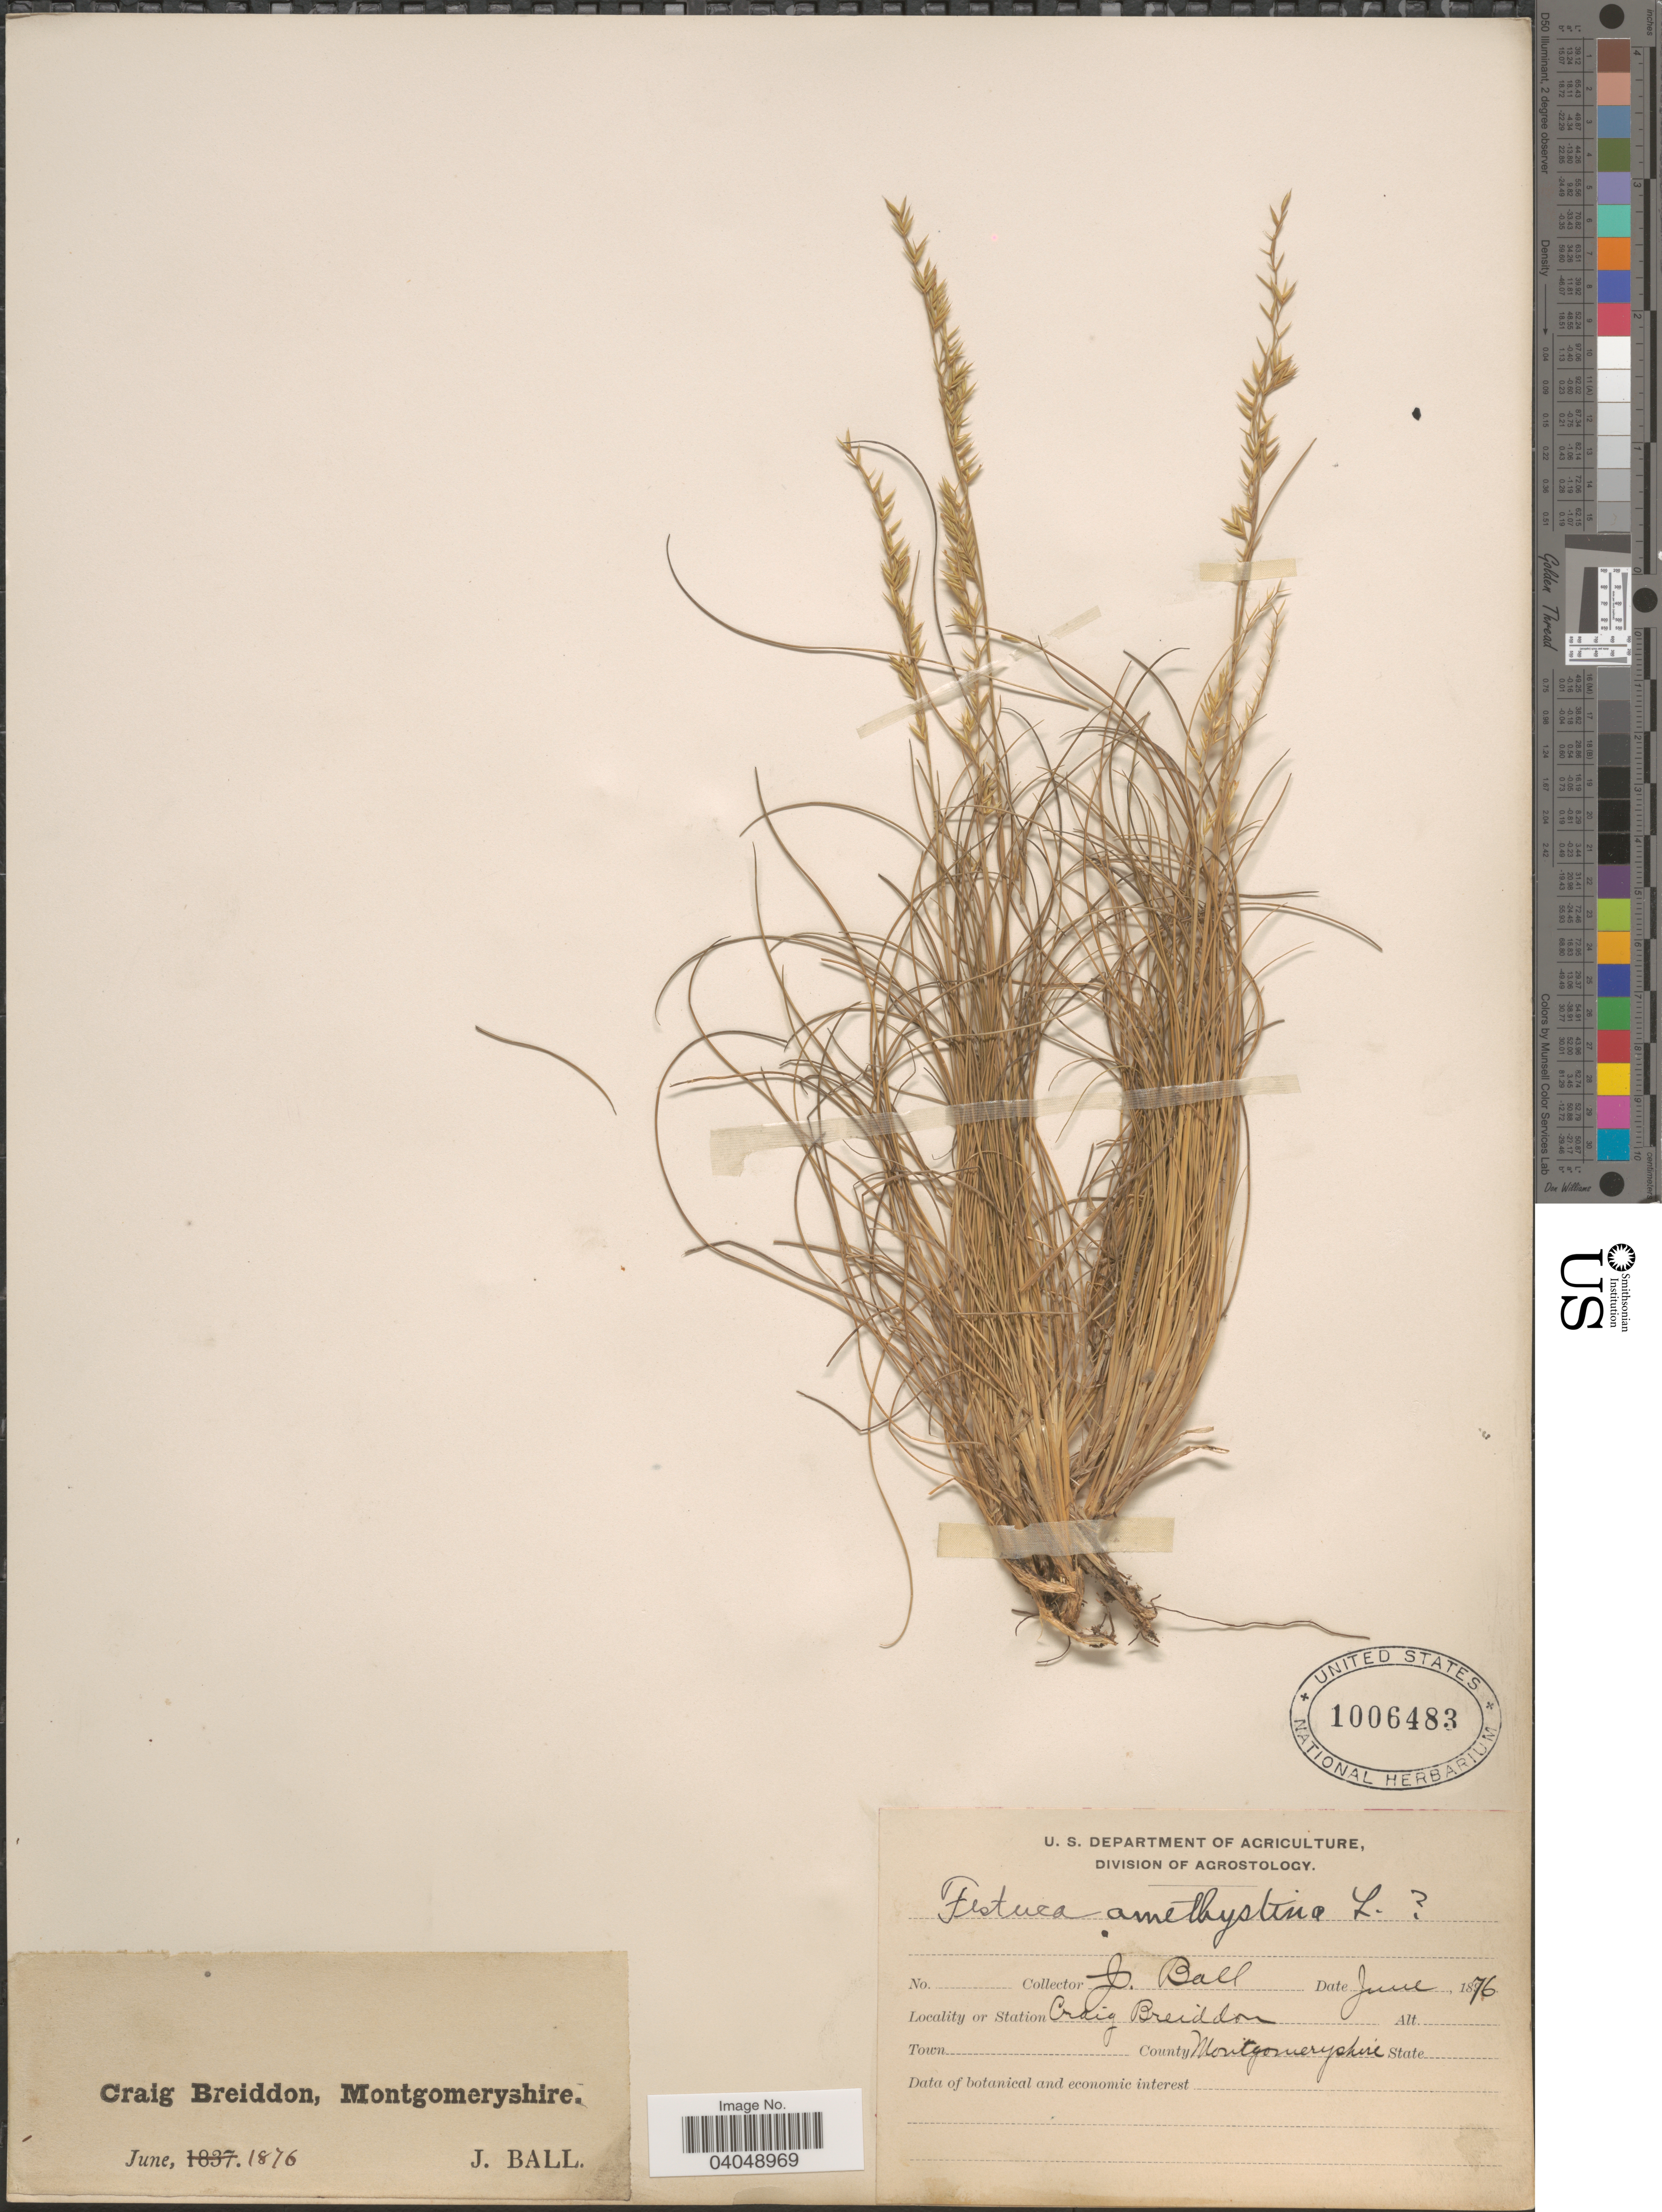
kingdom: Plantae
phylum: Tracheophyta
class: Liliopsida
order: Poales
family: Poaceae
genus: Festuca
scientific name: Festuca amethystina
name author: L.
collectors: J. Ball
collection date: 1876-06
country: United Kingdom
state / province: Wales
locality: Craig Breddon, Montgomeryshire. Station Craig Breiddon. County Montgomeryshire.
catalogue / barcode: US 1006483